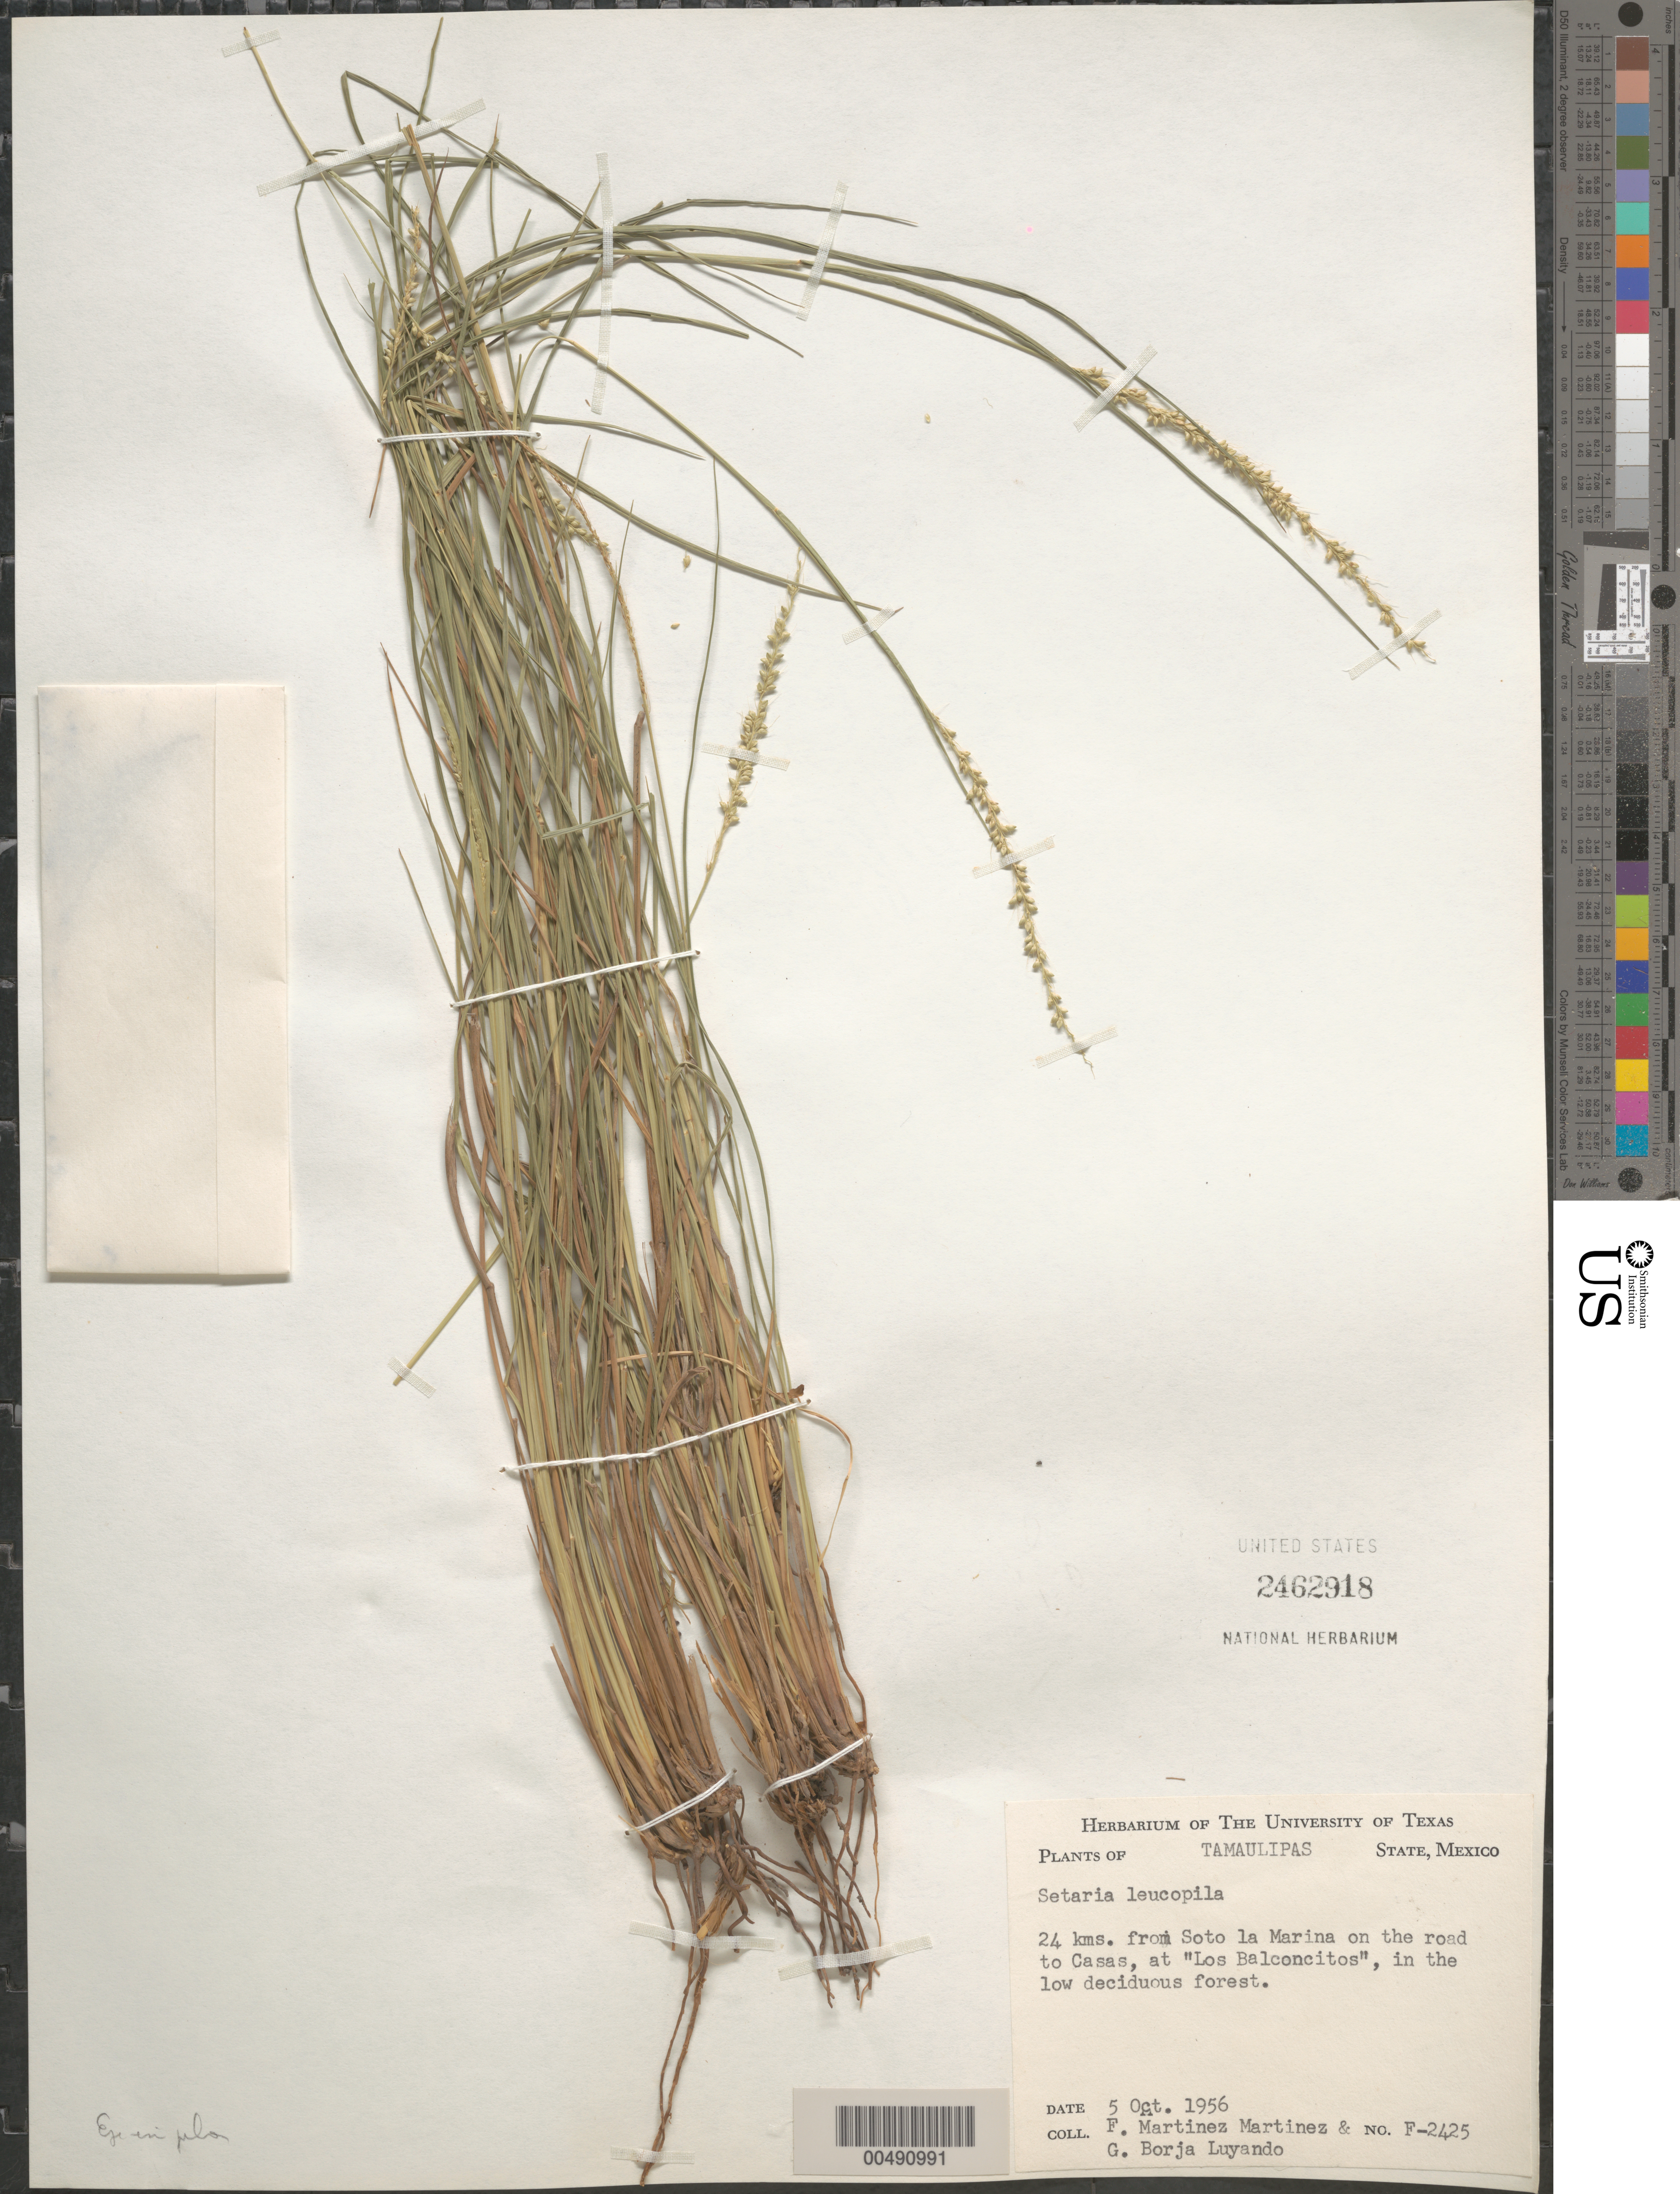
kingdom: Plantae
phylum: Tracheophyta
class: Liliopsida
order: Poales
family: Poaceae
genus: Setaria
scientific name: Setaria leucopila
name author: (Scribn. & Merr.) K. Schum.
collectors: F. Martinez-M. & G. Borja-Luyando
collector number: F-2425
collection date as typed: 5 Oct 1956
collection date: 1956-10-05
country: Mexico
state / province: Tamaulipas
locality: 24 km from Soto la Marina on the rd to Casa, at Los Balconcitos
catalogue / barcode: US 2462918